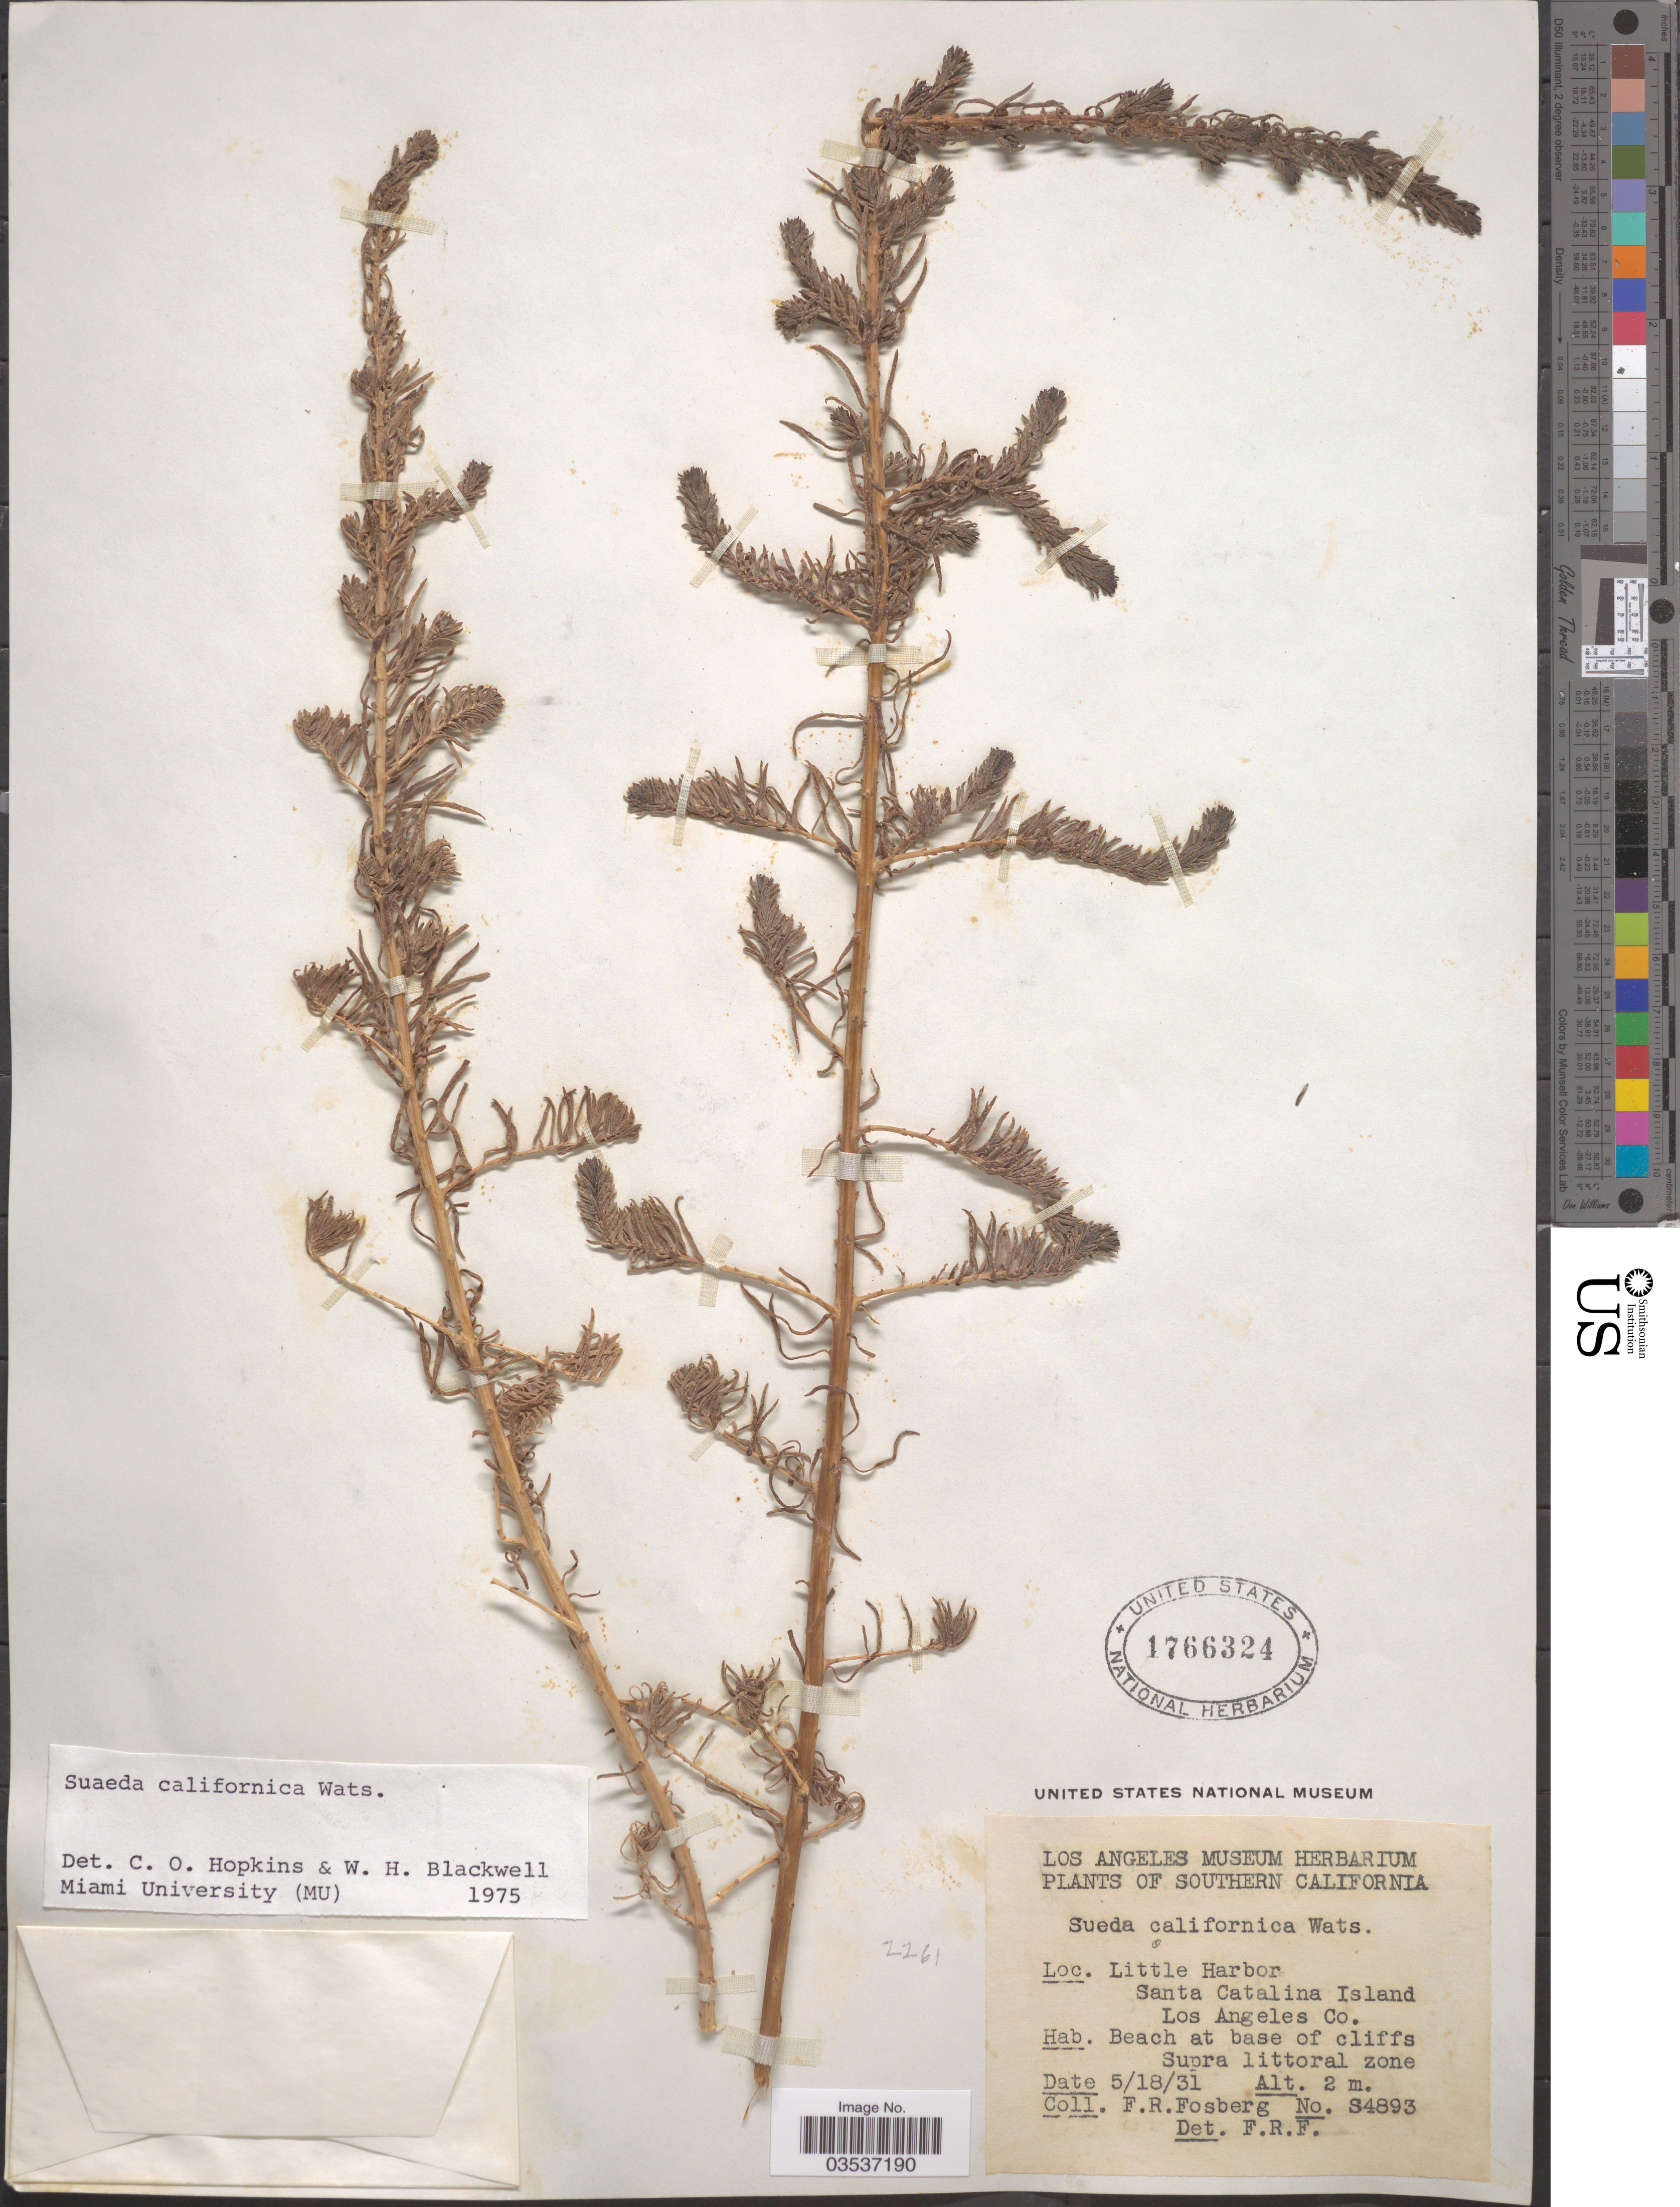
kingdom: Plantae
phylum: Tracheophyta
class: Magnoliopsida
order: Caryophyllales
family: Amaranthaceae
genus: Suaeda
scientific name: Suaeda californica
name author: S. Watson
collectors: F. R. Fosberg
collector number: S4893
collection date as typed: Transcribed d/m/y: 18/5/31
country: United States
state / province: California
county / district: Los Angeles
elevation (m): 2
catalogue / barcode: US 1766324